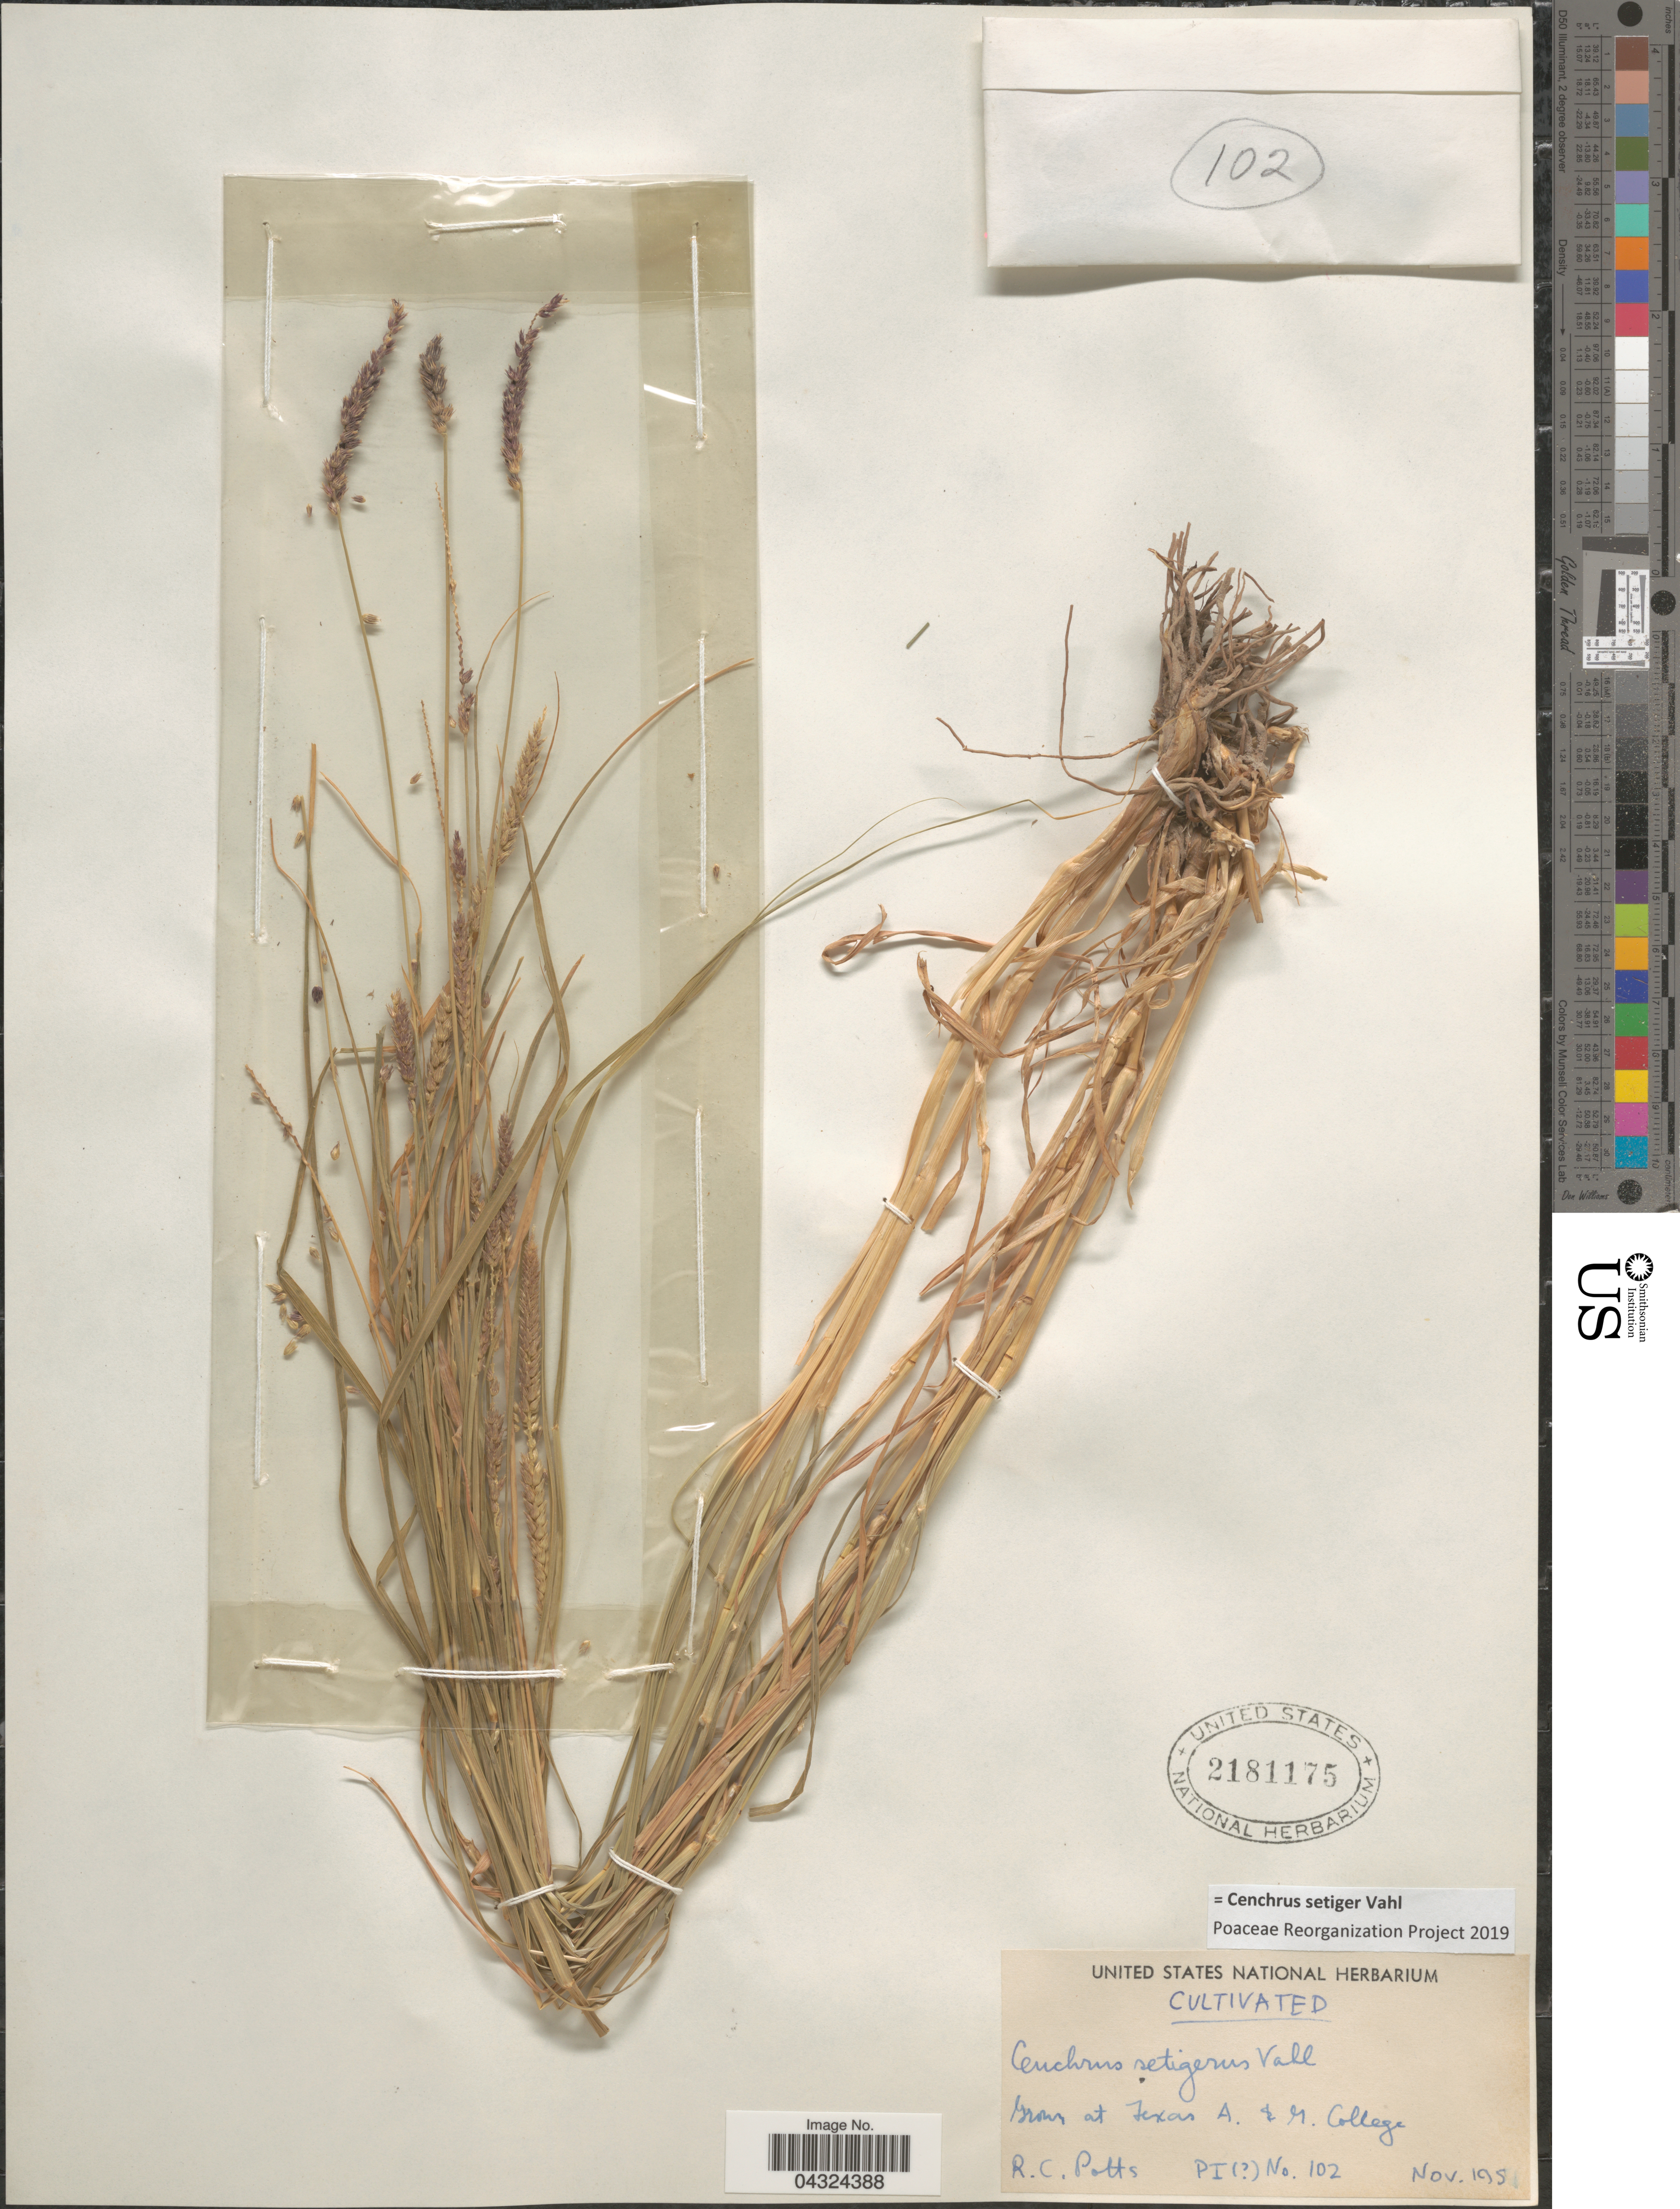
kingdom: Plantae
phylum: Tracheophyta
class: Liliopsida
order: Poales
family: Poaceae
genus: Cenchrus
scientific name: Cenchrus setiger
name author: Vahl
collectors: R. Potts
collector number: PI? 102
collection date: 1951-11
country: United States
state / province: Texas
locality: A. & M. College.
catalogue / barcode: US 2181175